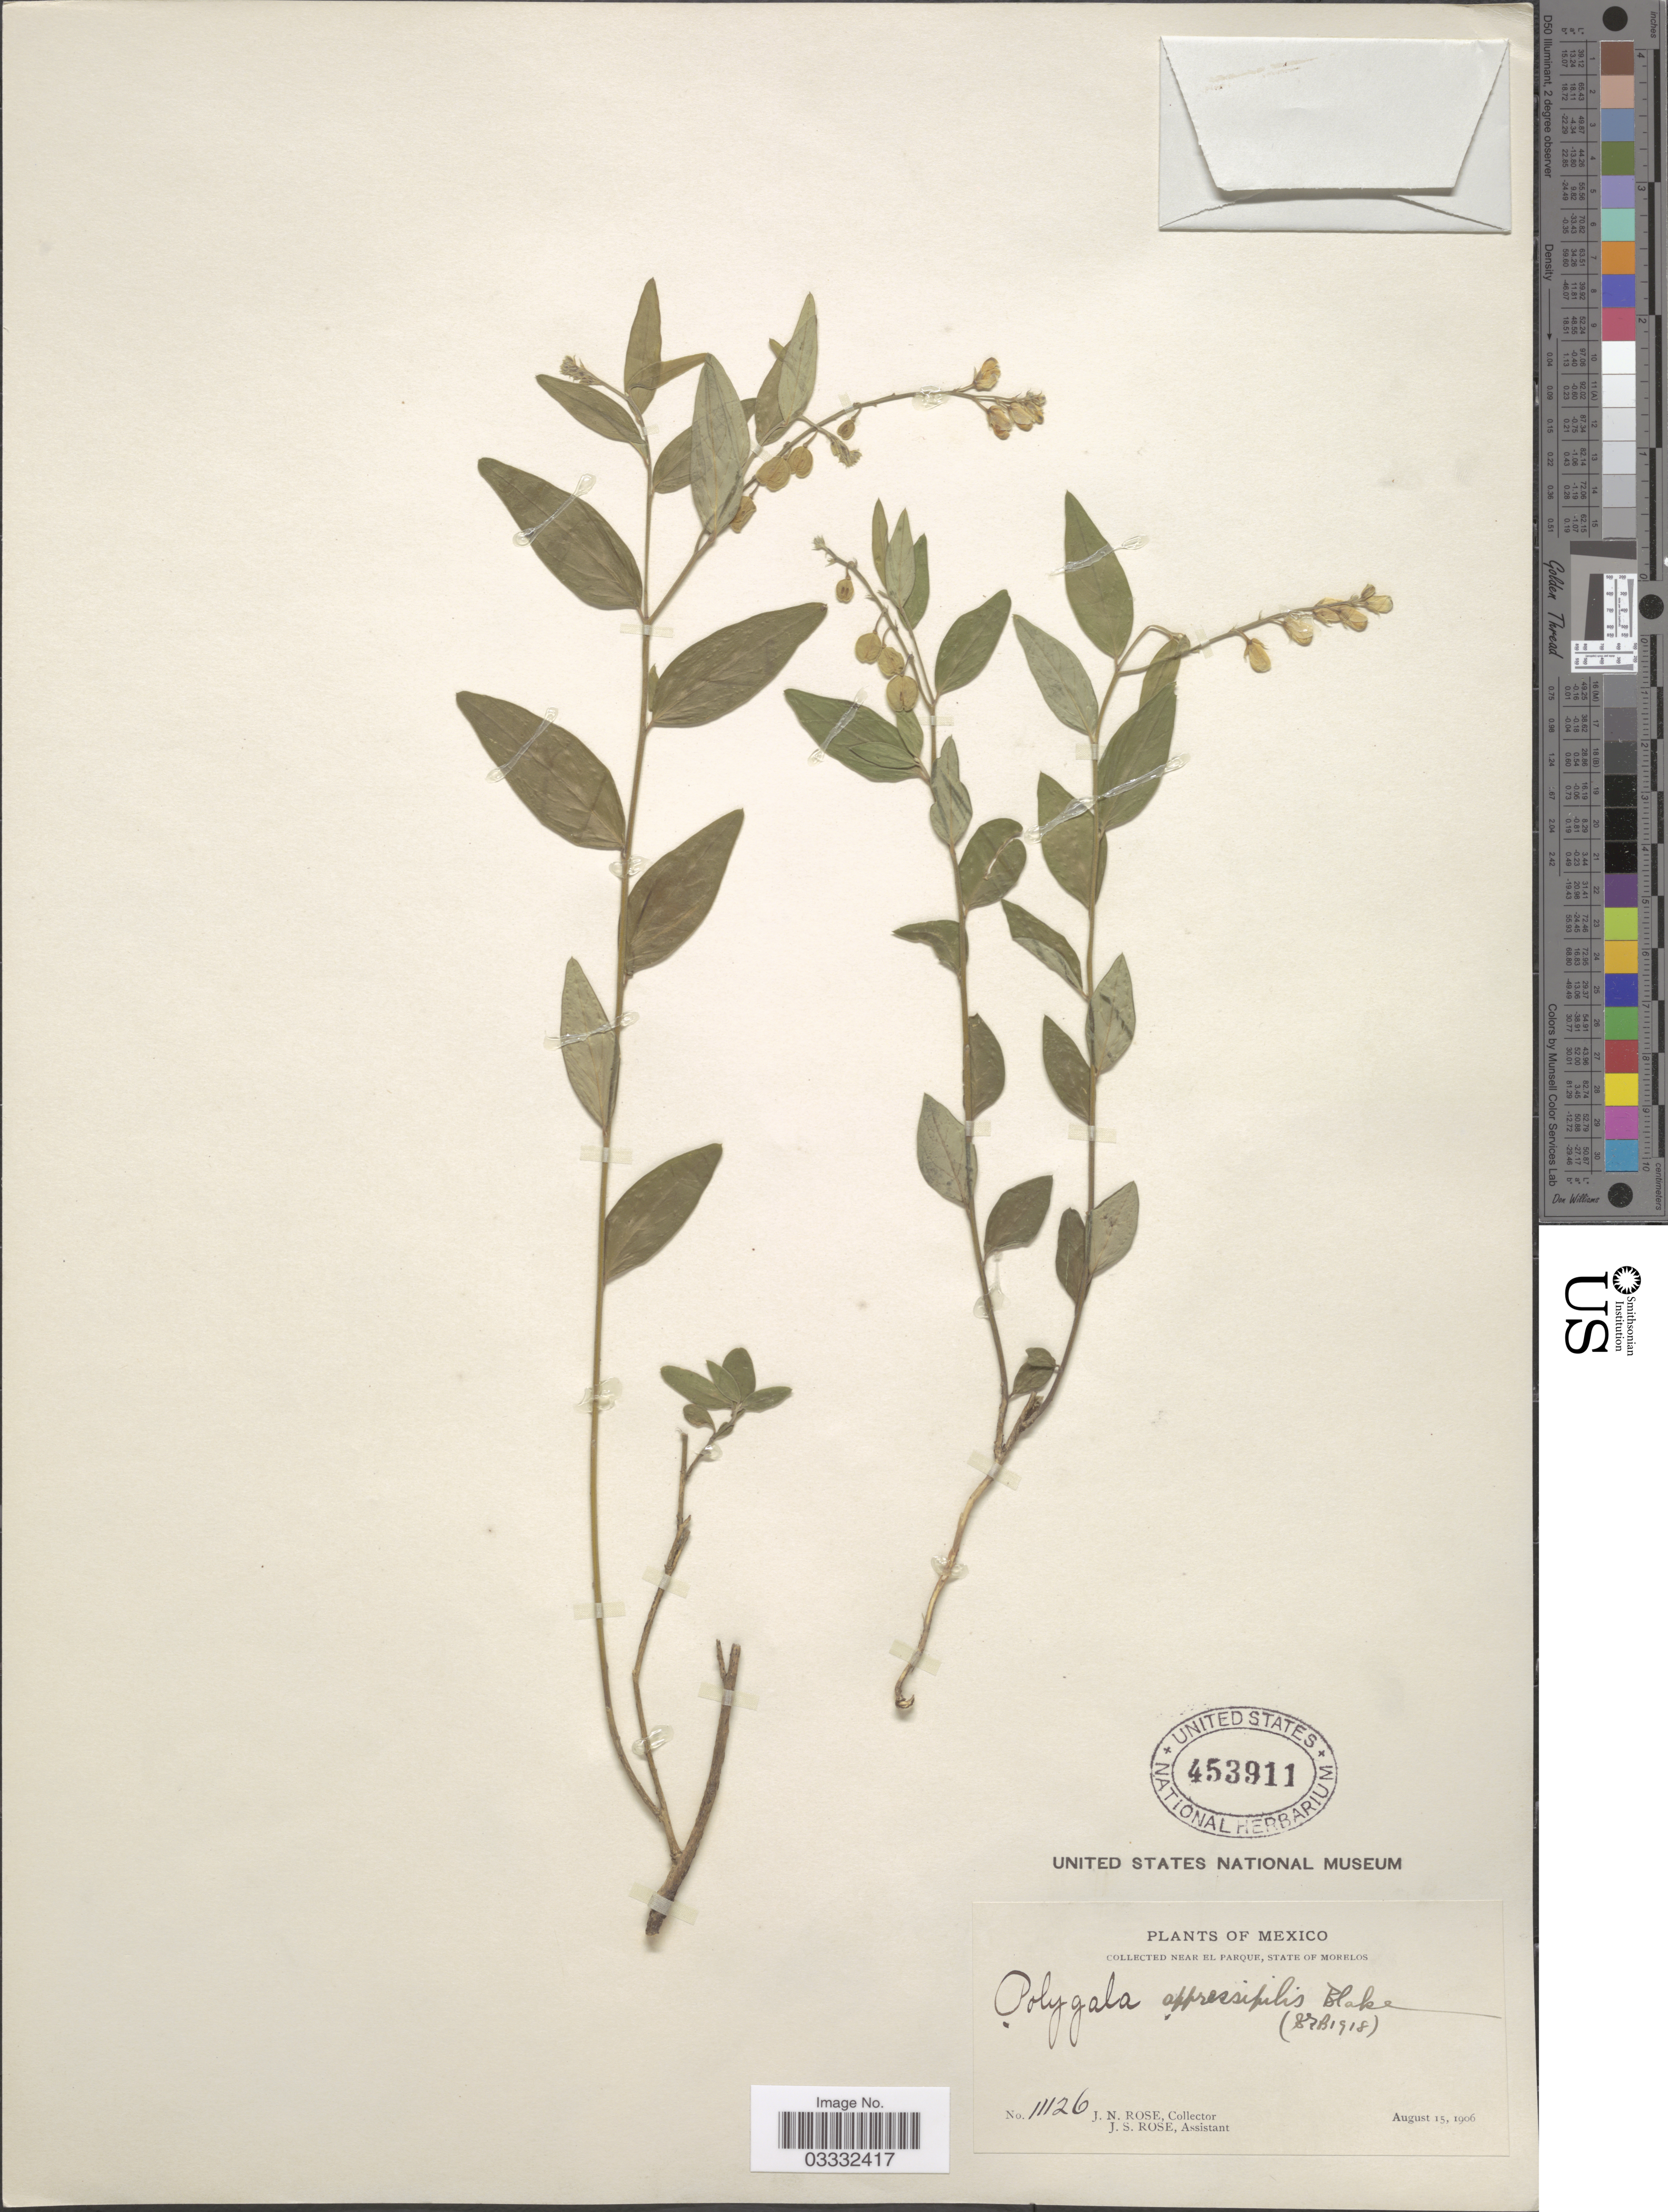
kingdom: Plantae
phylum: Tracheophyta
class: Magnoliopsida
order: Fabales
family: Polygalaceae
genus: Polygala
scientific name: Polygala appressipilis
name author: S.F. Blake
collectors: J. N. Rose & J. S. Rose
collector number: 11126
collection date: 1906-08-15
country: Mexico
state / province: Morelos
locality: Near El Parque.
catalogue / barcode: US 453911